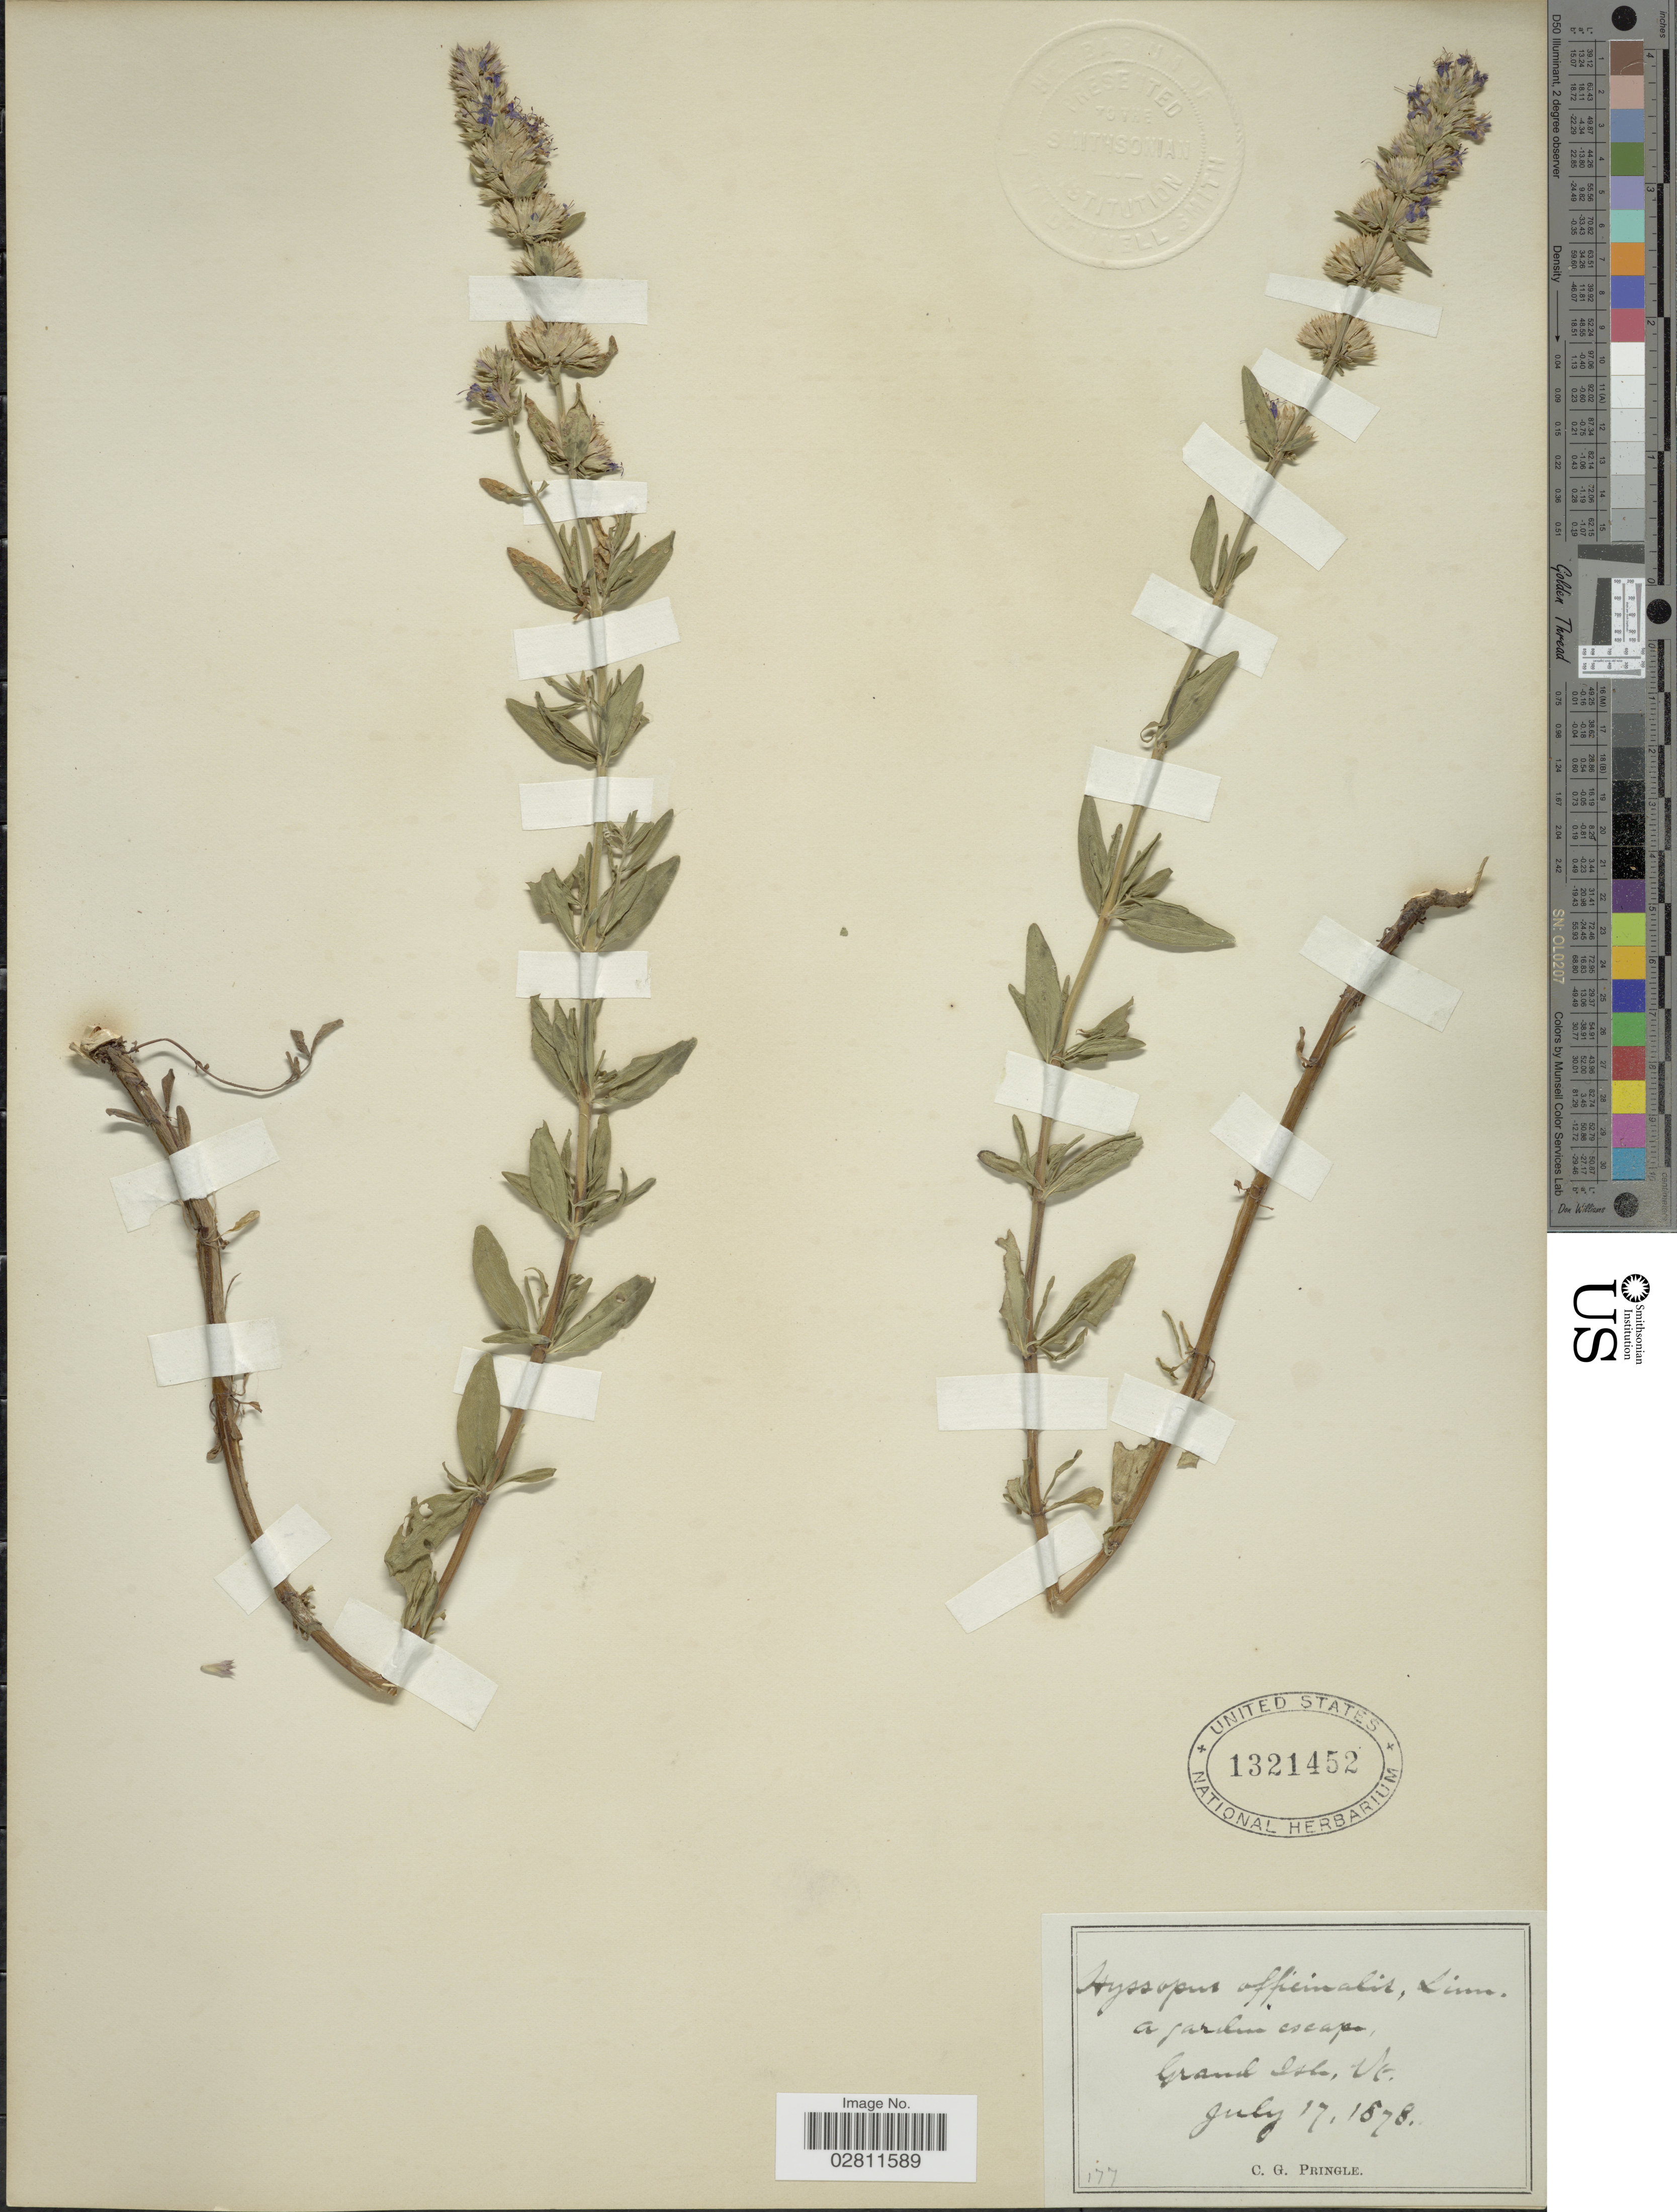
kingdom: Plantae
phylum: Tracheophyta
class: Magnoliopsida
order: Lamiales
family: Lamiaceae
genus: Hyssopus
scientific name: Hyssopus officinalis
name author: L.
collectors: C. G. Pringle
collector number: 177?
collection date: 1878-07-17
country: United States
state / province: Vermont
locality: Grand Isle.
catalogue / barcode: US 1321452